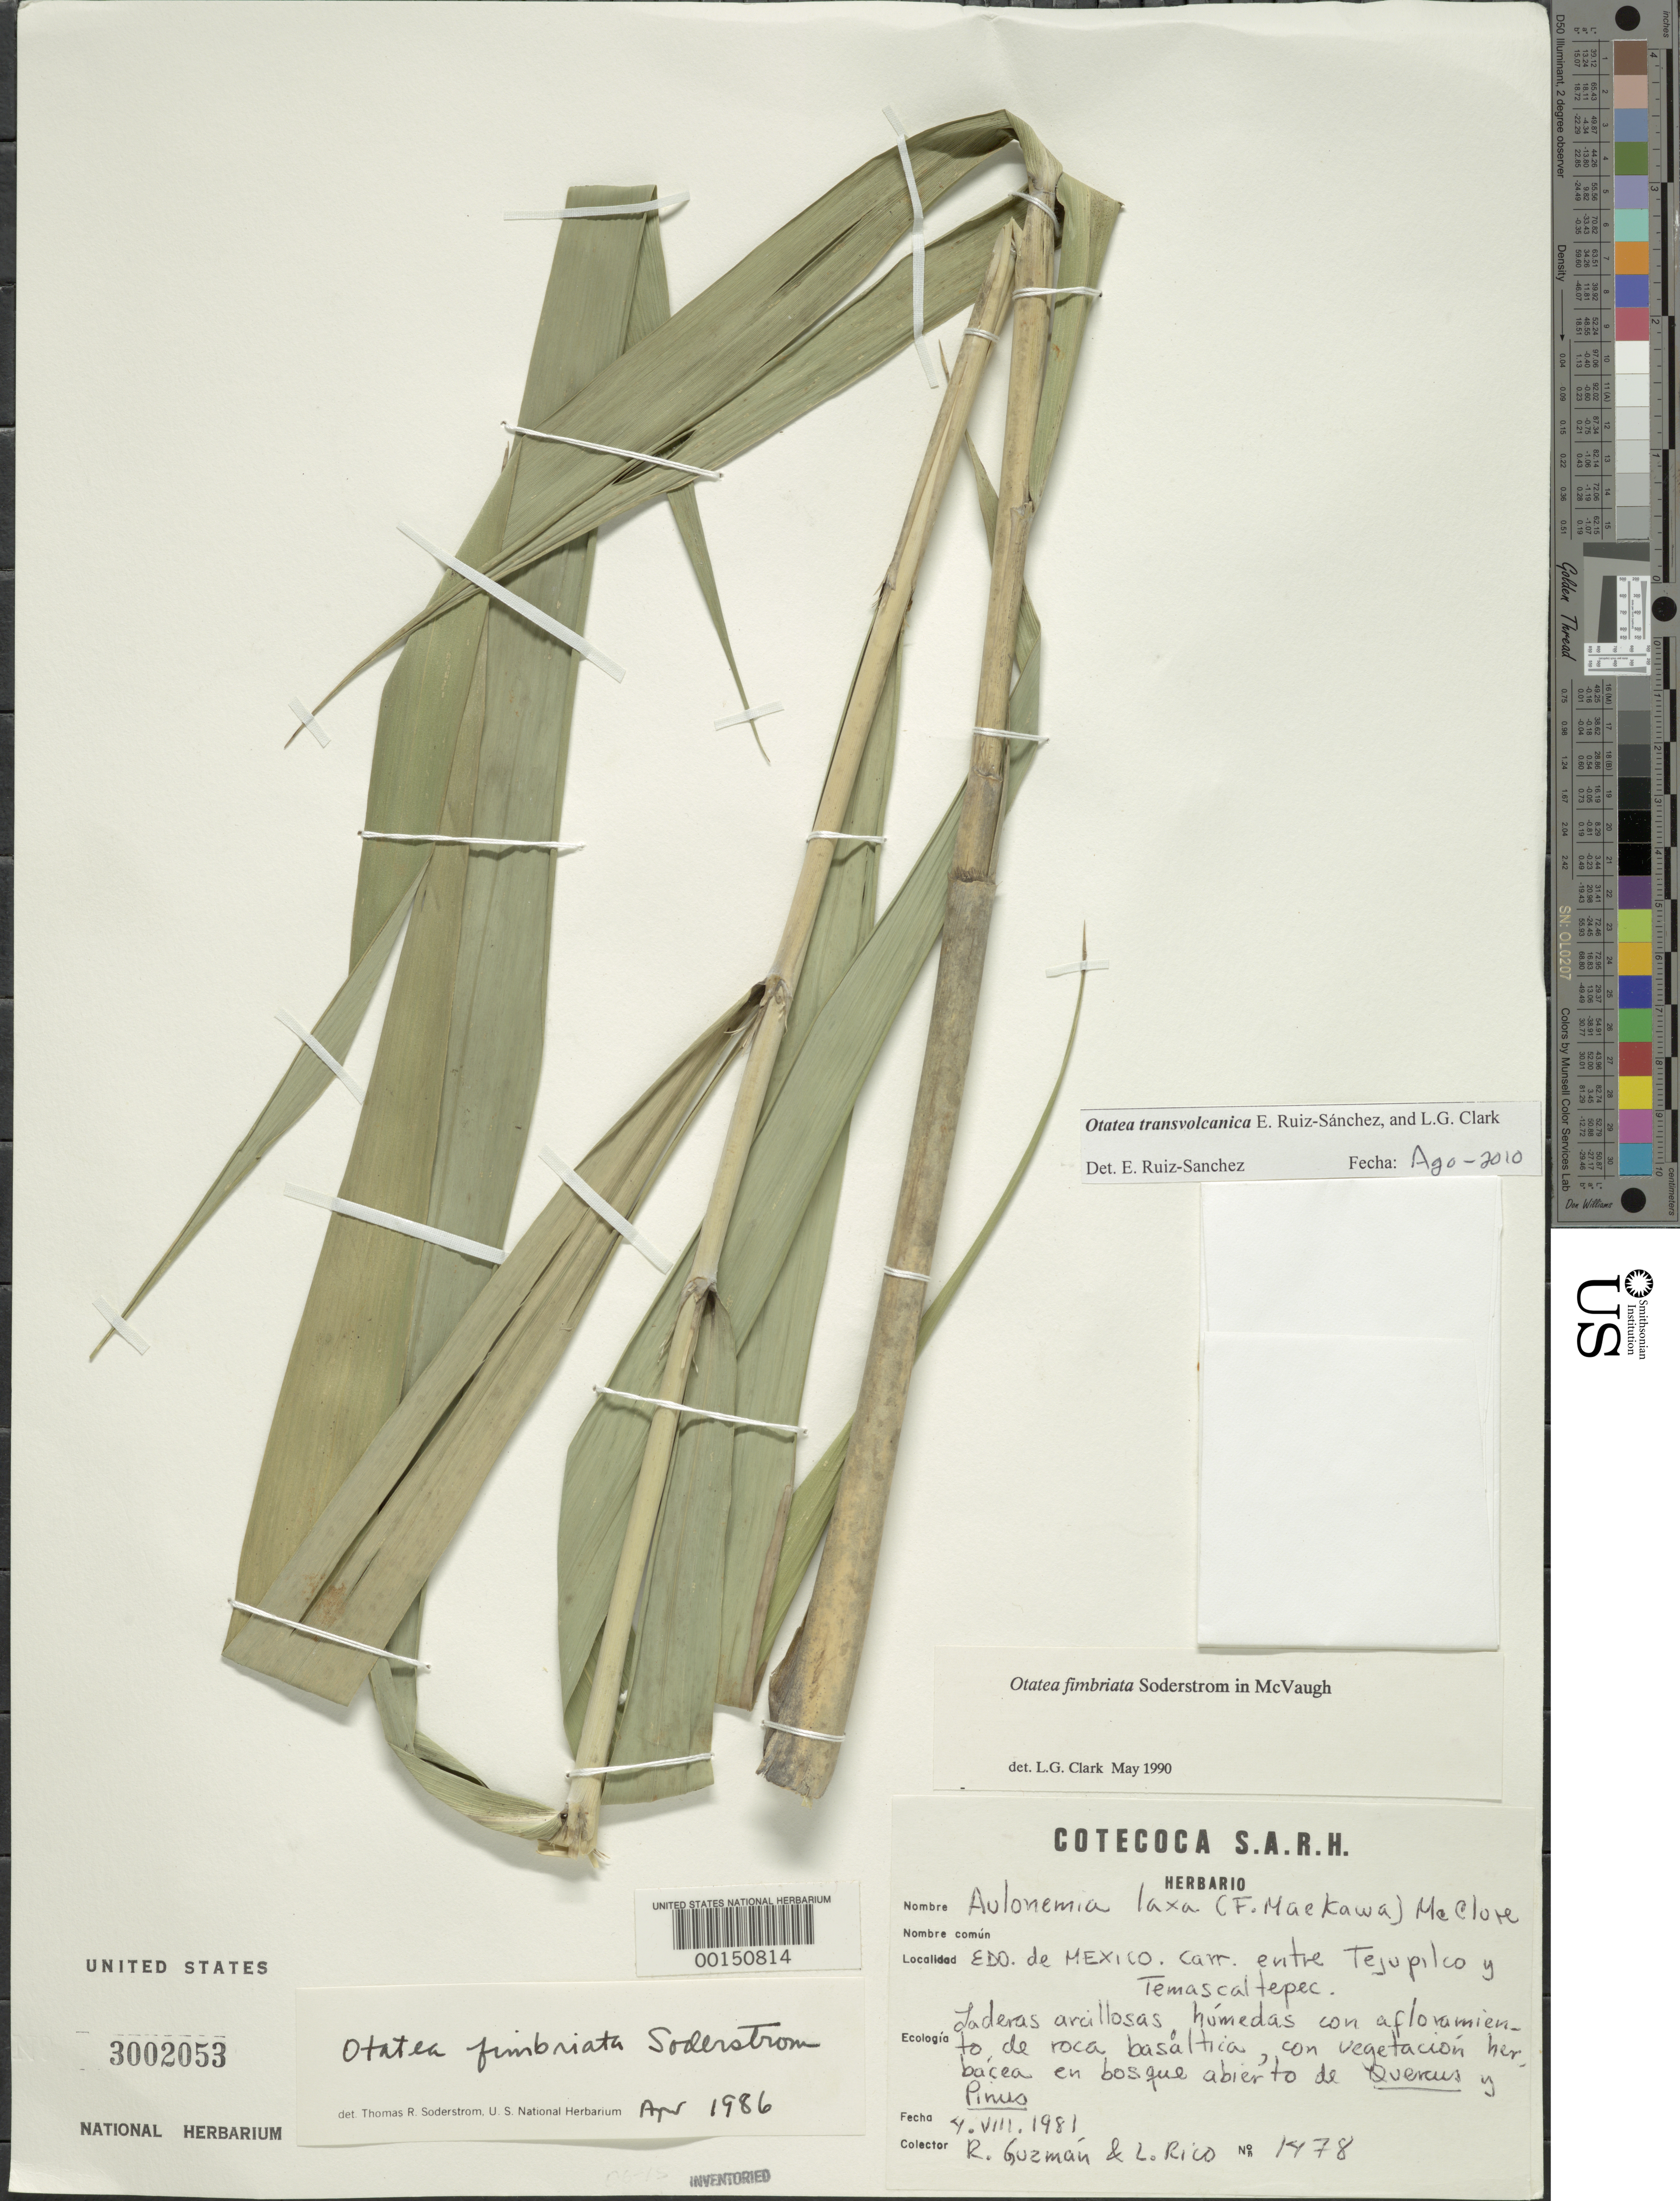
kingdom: Plantae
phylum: Tracheophyta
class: Liliopsida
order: Poales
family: Poaceae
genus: Otatea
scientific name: Otatea transvolcanica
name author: Ruíz-Sanchez & L.G. Clark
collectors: R. Guzman & M. Rico Arce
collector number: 1478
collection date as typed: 04 Aug 1981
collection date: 1981-08-04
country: Mexico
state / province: México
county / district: Temascaltepec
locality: Tejupilco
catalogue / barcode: US 3002053